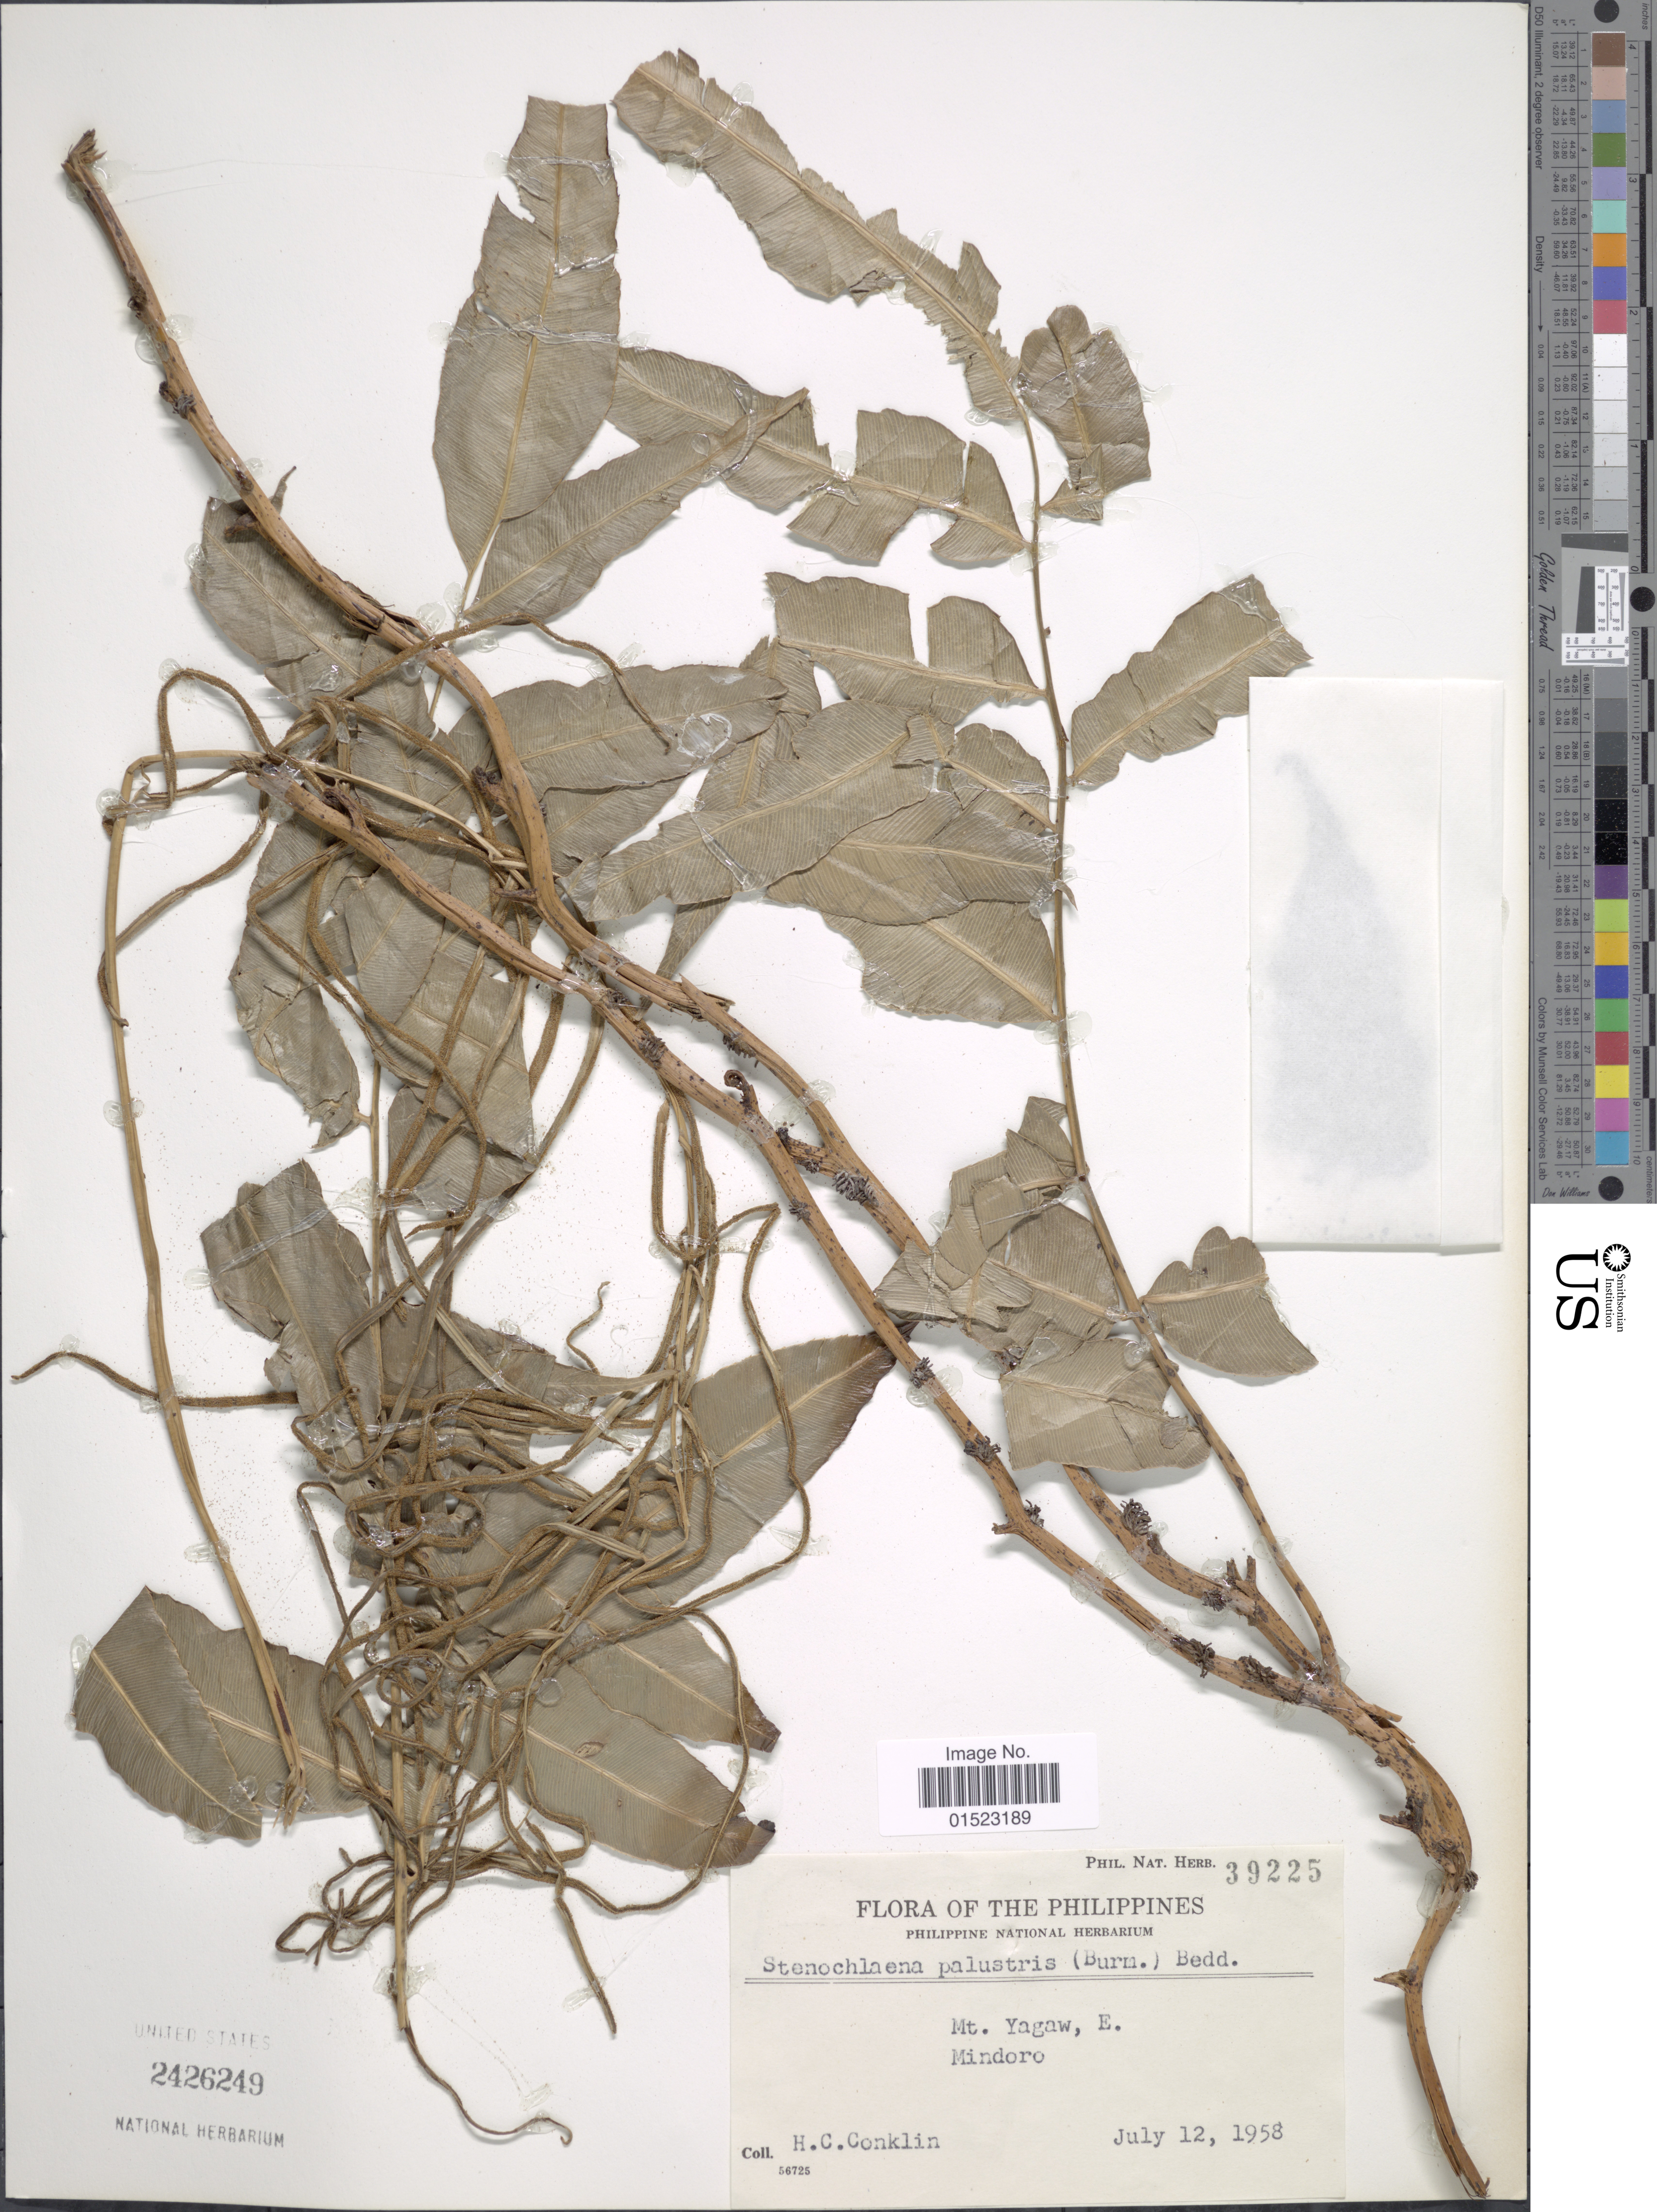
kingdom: Plantae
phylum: Tracheophyta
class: Polypodiopsida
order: Polypodiales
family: Blechnaceae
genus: Stenochlaena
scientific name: Stenochlaena palustris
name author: (Burm. f.) Bedd.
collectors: H. Conklin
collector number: Phil. Nat. Herb. 39225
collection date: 1958-08-12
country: Philippines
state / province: Mimaropa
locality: Mindoro, Mt. Yagaw, E.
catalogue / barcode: US 2426249